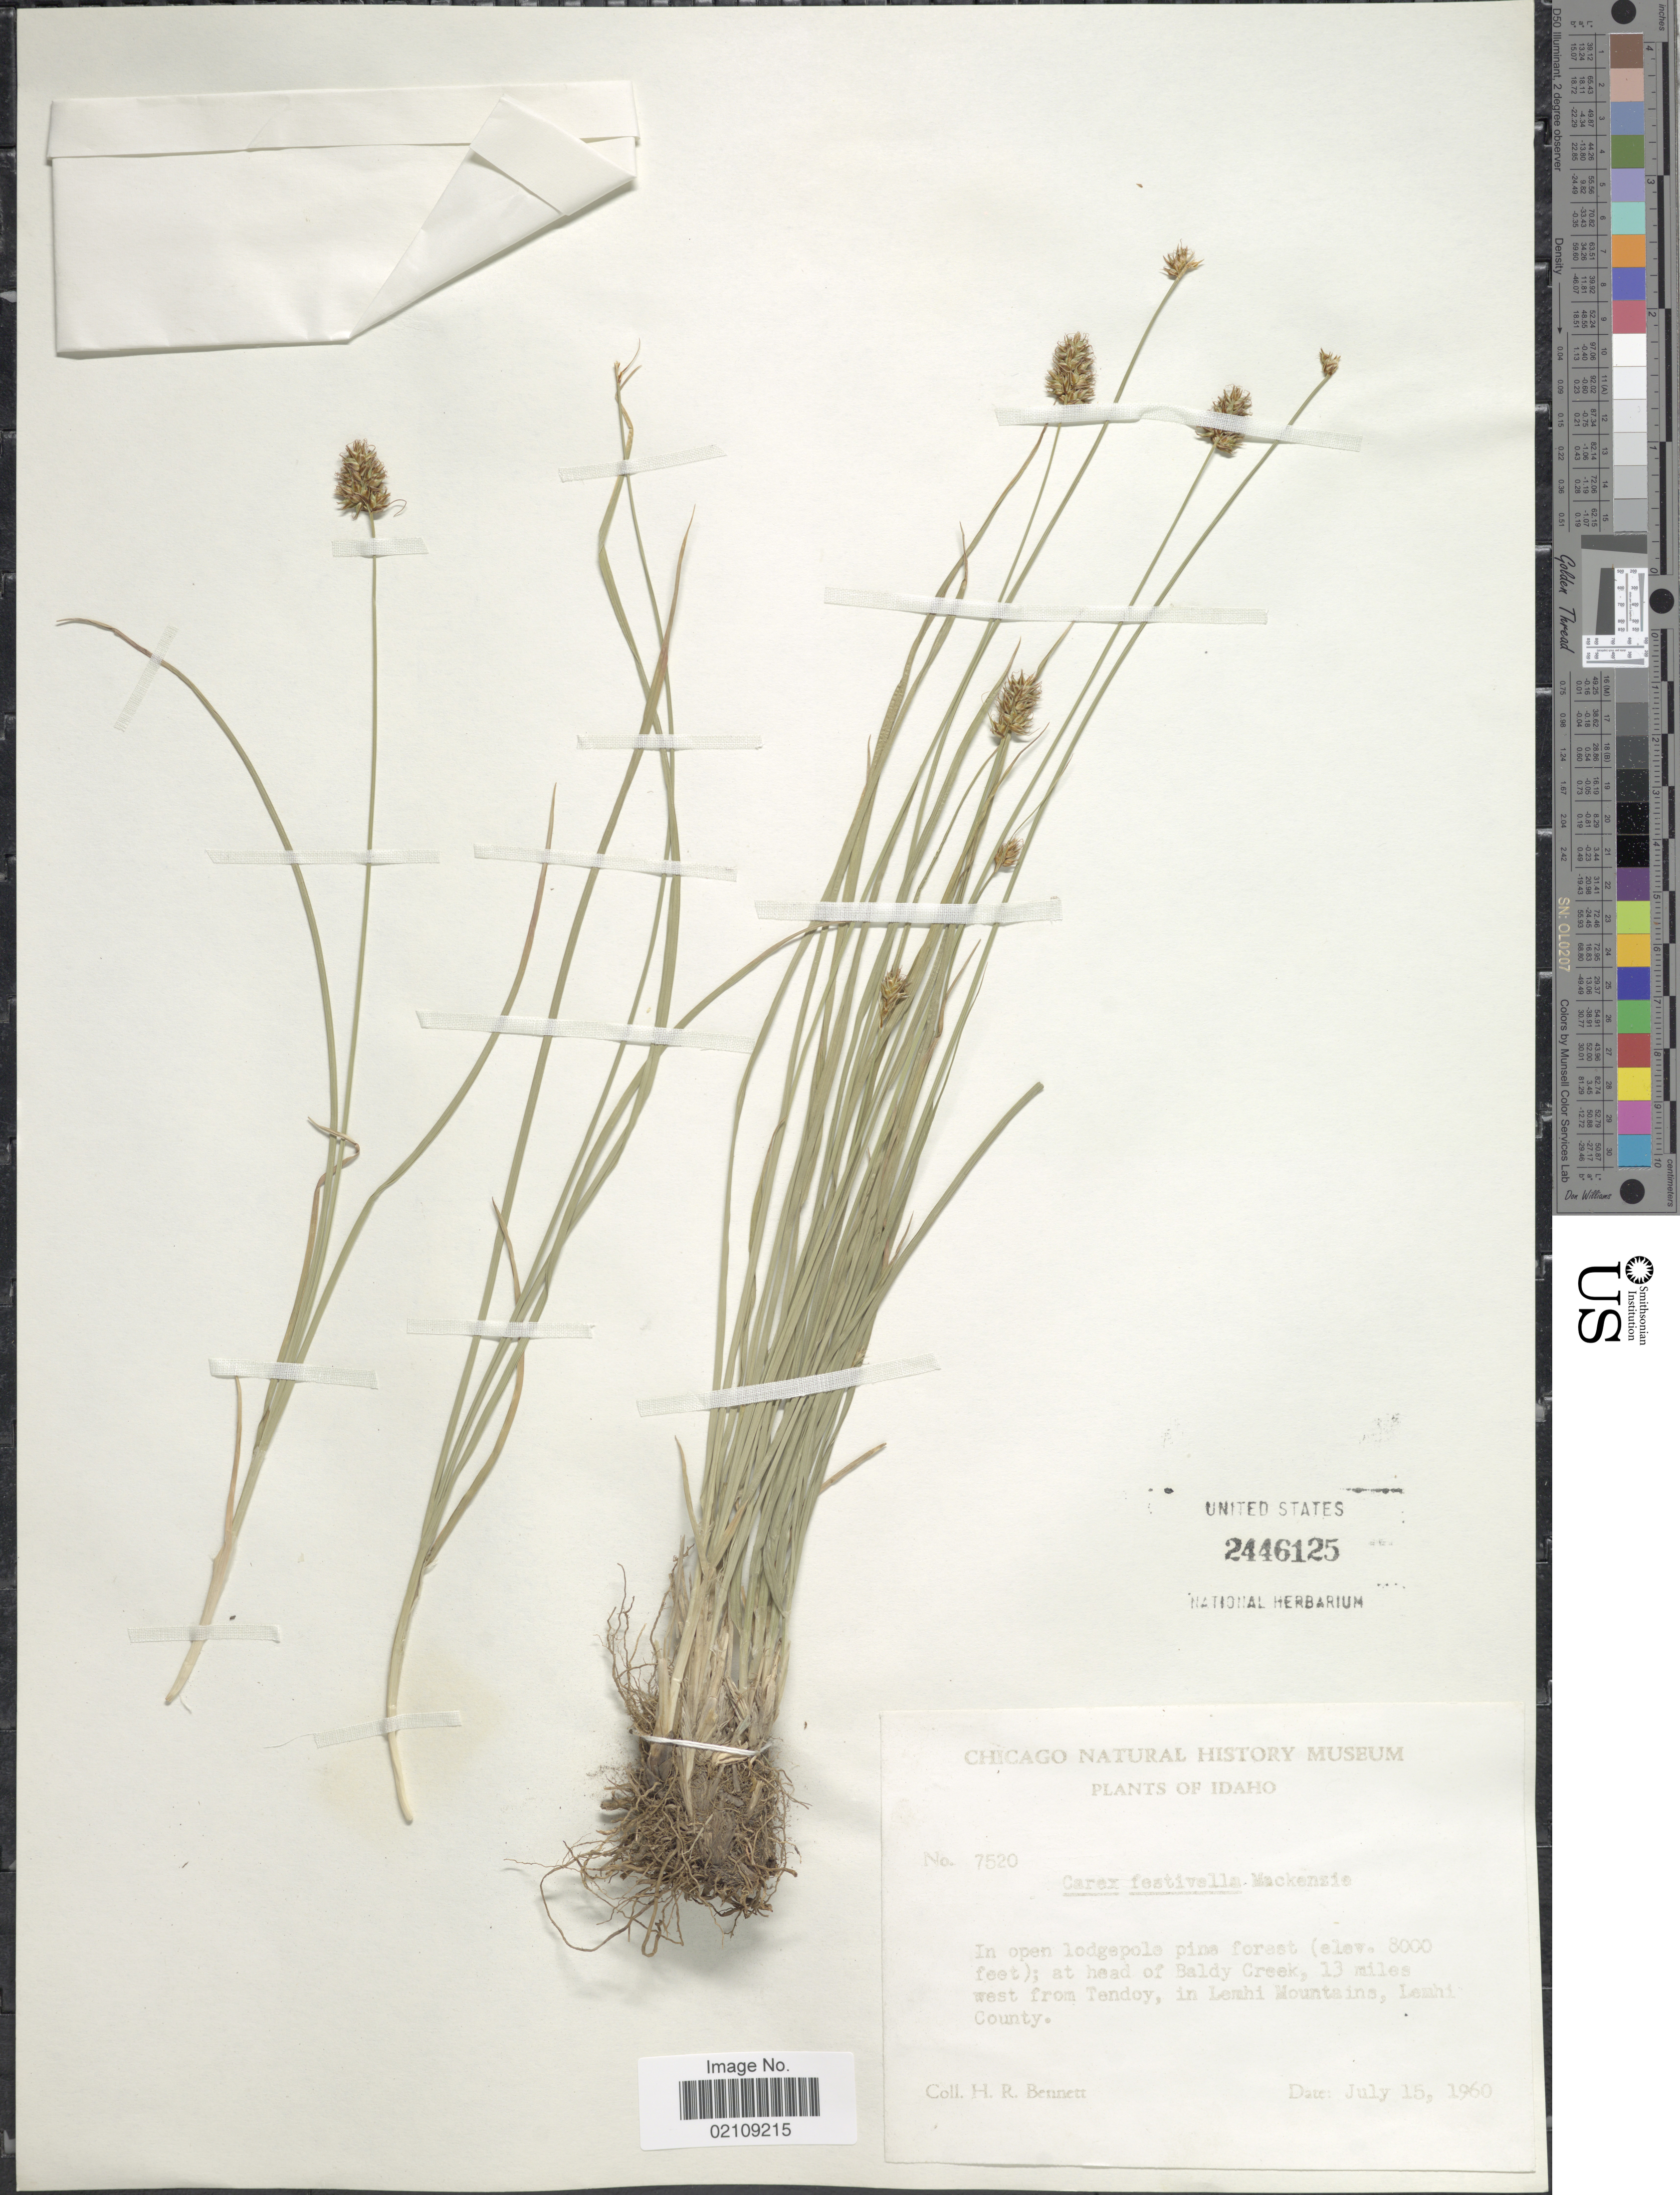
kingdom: Plantae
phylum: Tracheophyta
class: Liliopsida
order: Poales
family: Cyperaceae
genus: Carex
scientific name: Carex microptera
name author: Mack.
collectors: H. R. Bennett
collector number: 7520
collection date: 1960-07-15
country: United States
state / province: Idaho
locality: In open lodgepole pine forest at head of Baldy Creek, 13 miles west from Tendoy, in Lemhi Mountains, Lemhi County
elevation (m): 2438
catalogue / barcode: US 2446125